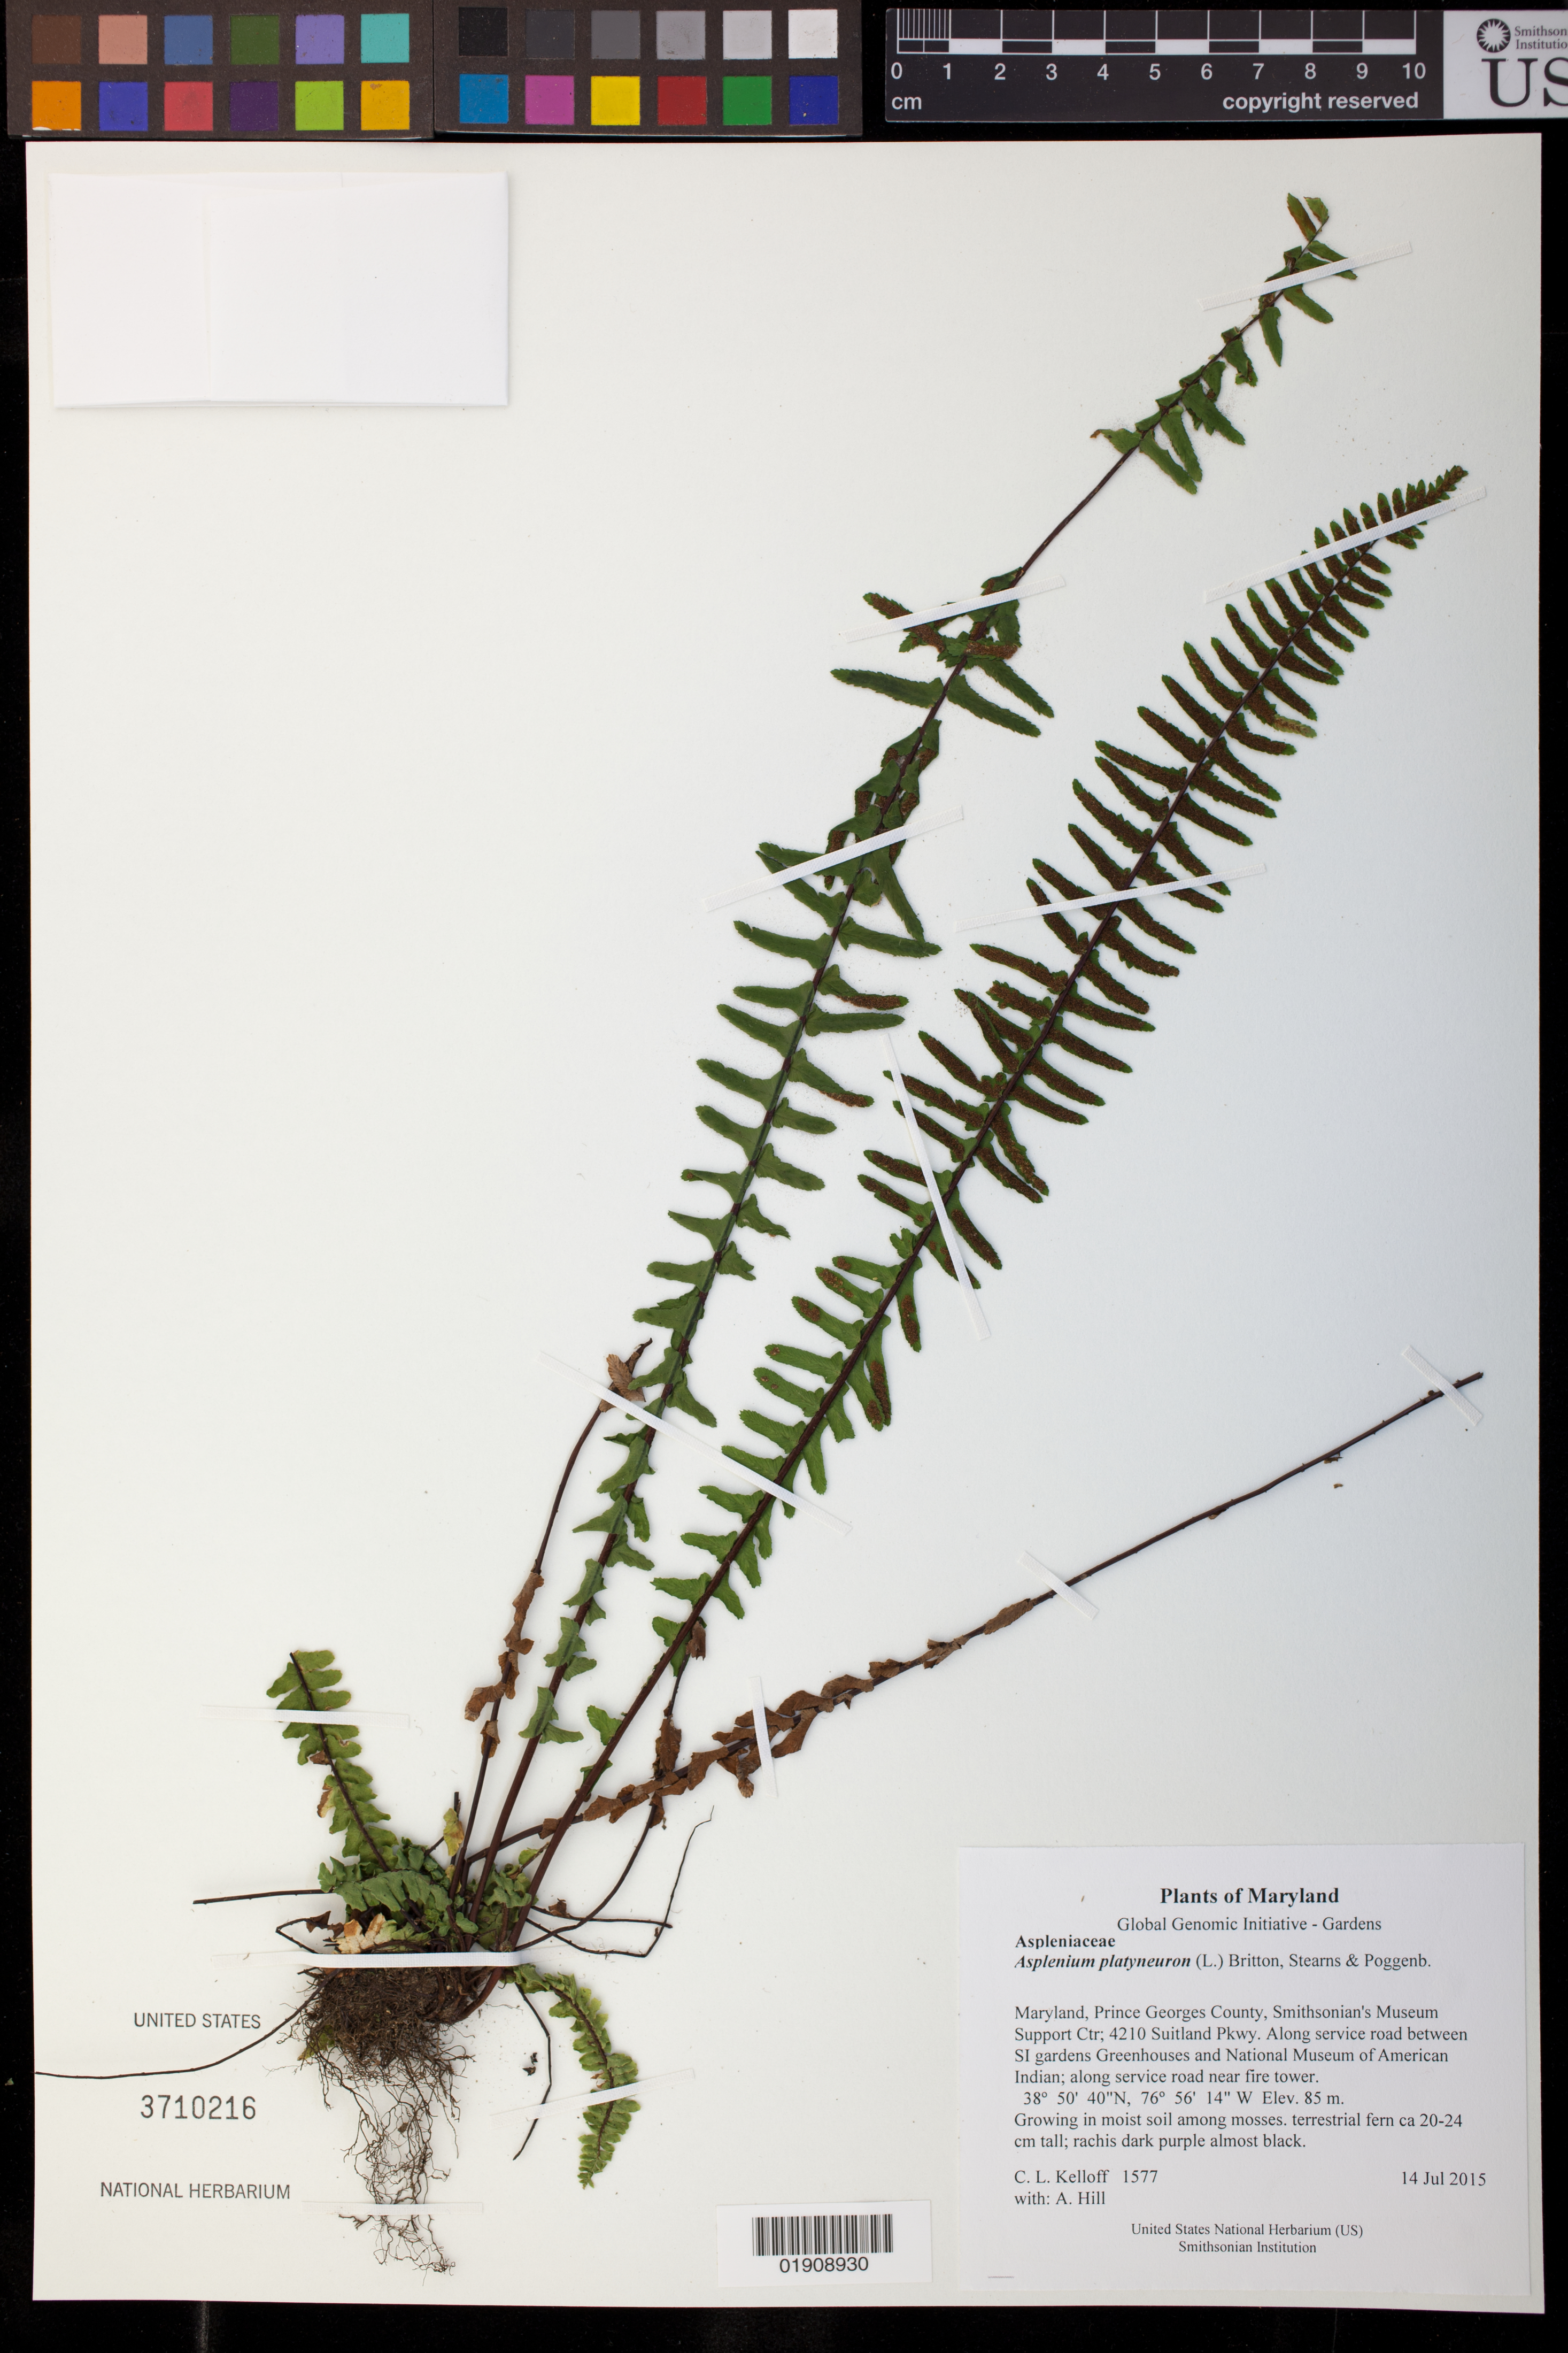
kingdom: Plantae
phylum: Tracheophyta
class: Polypodiopsida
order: Polypodiales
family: Aspleniaceae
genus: Asplenium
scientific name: Asplenium platyneuron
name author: (L.) Britton, Stearns & Poggenb.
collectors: C. L. Kelloff & A. Hill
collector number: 1577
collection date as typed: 14 Jul 2015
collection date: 2015-07-14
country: United States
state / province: Maryland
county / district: Prince George's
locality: Smithsonian's Museum Support Ctr; 4210 Suitland Pkwy. Along service road between SI gardens Greenhouses and National Museum of American Indian; along service road near fire tower.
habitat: Growing in moist soil among mosses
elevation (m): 85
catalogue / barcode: US 3710216